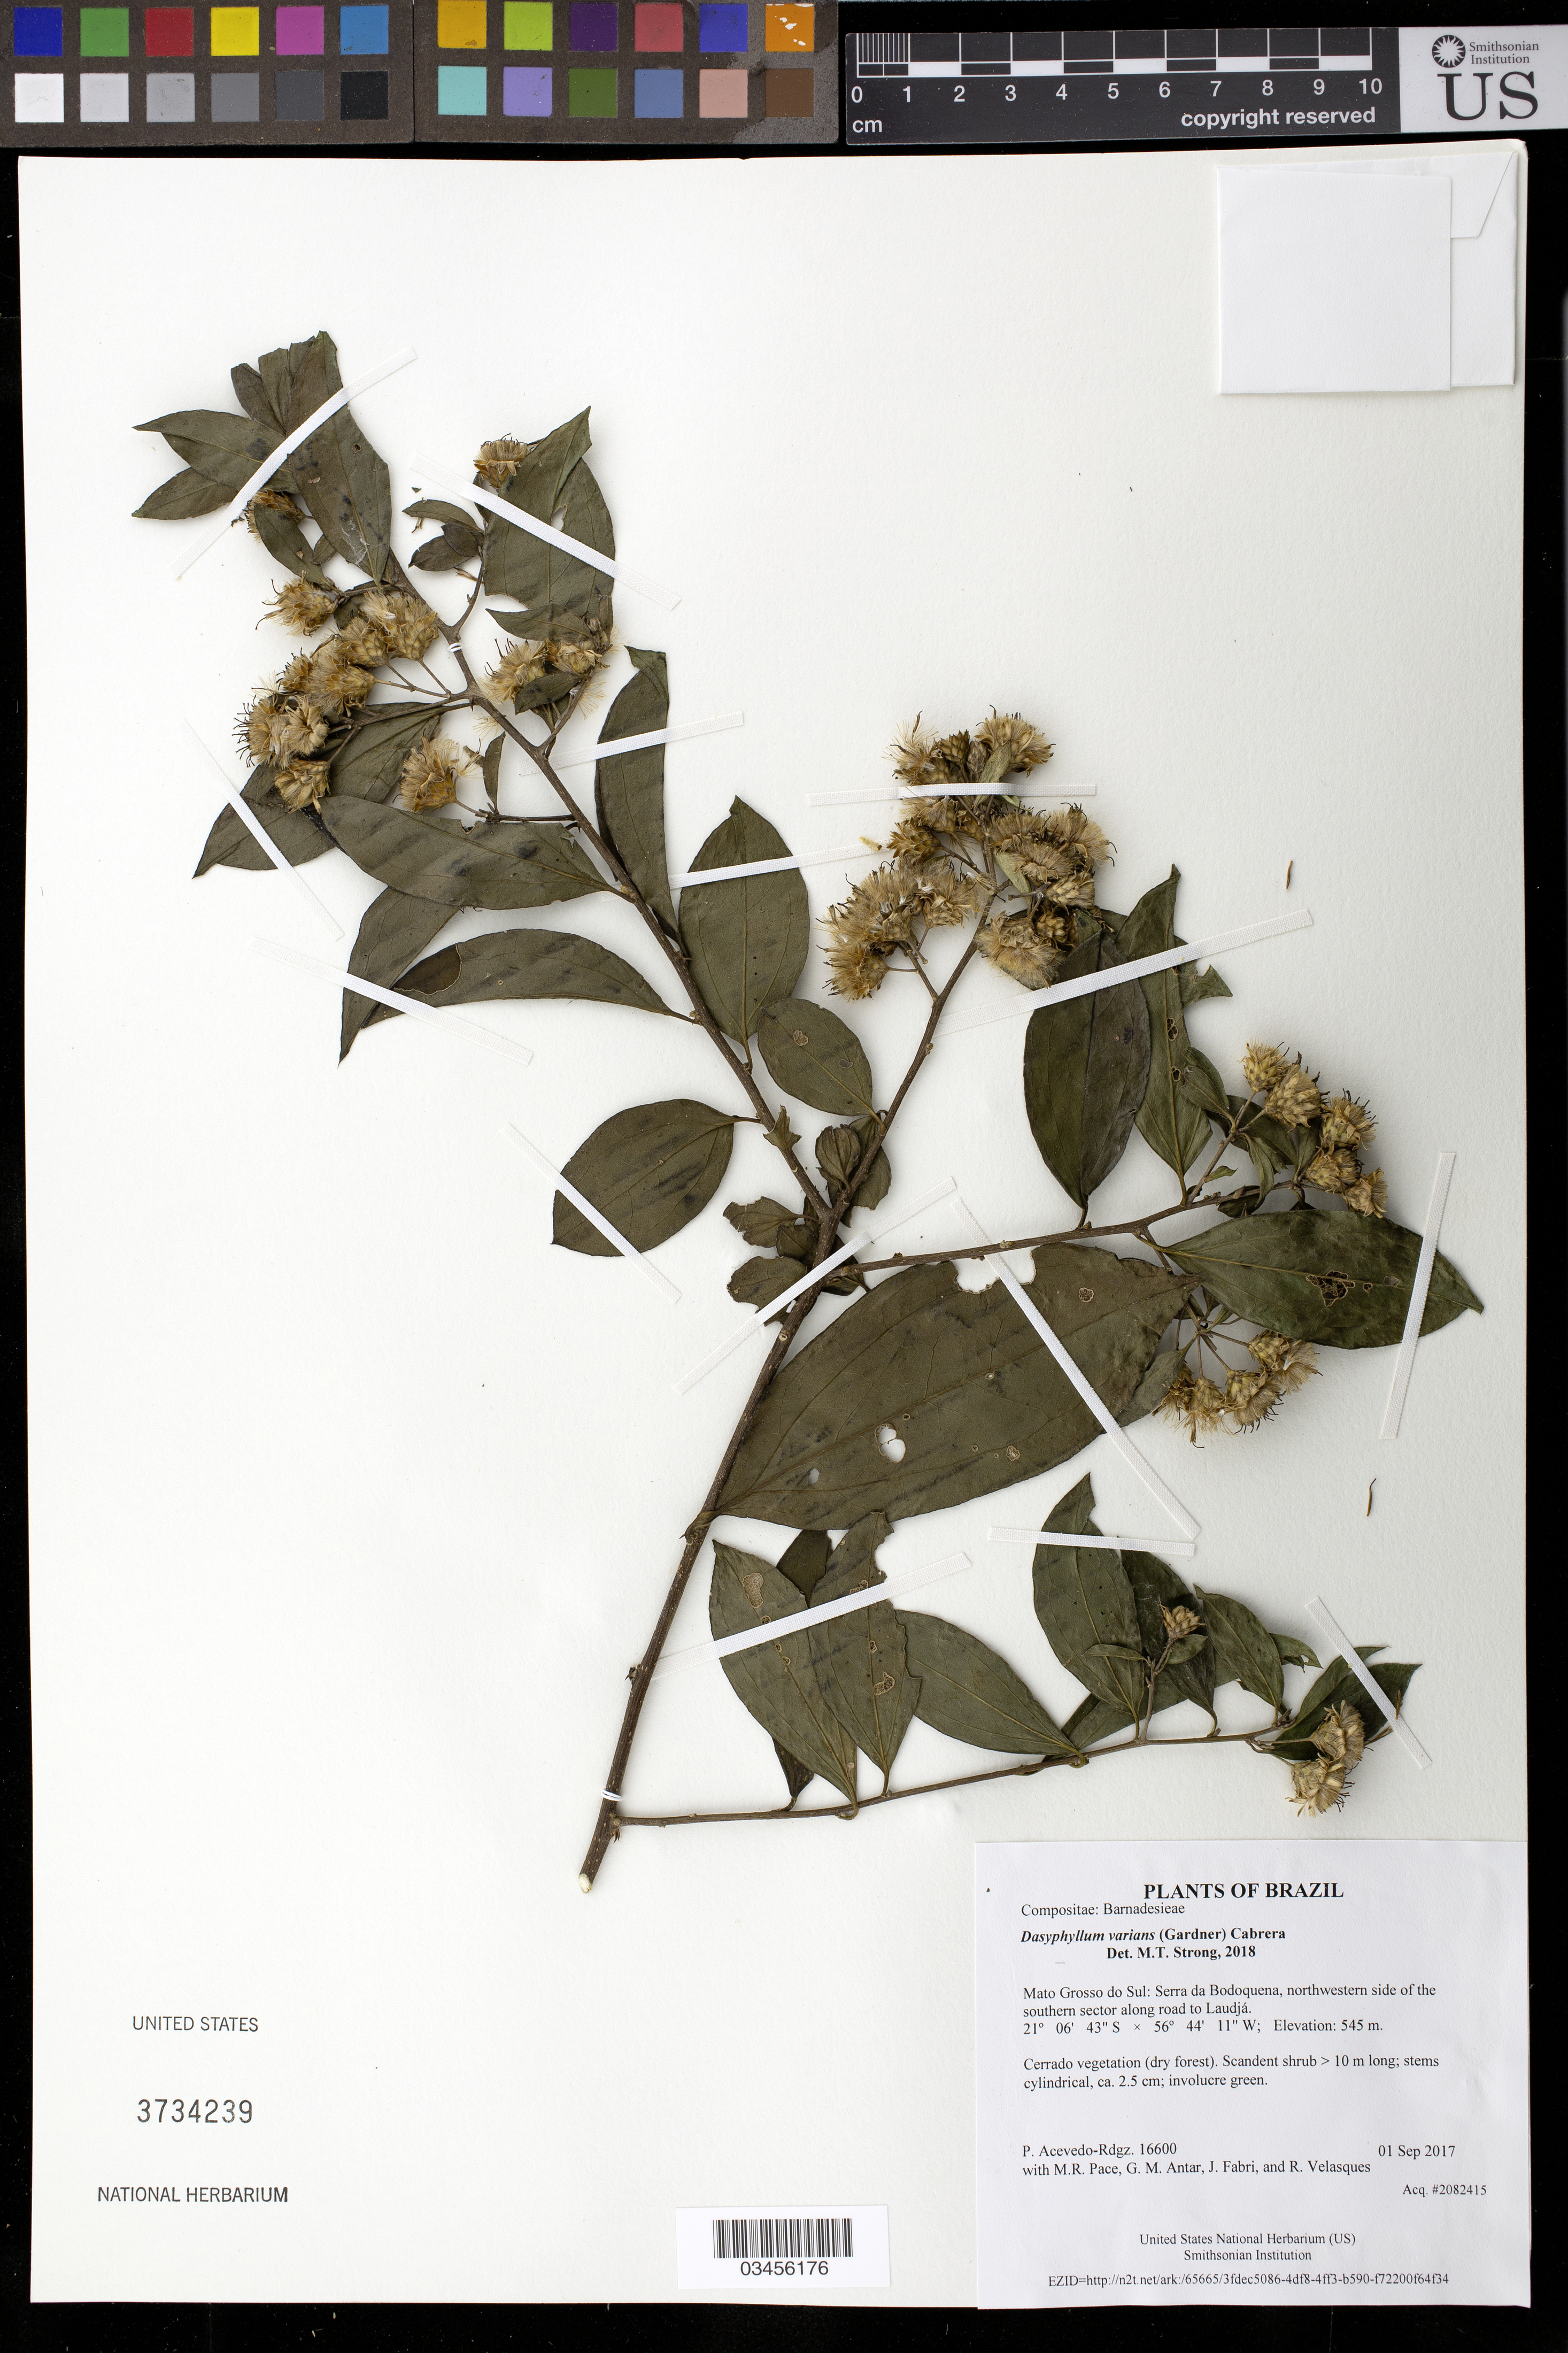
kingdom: Plantae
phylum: Tracheophyta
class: Magnoliopsida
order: Asterales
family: Asteraceae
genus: Dasyphyllum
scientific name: Dasyphyllum varians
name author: (Gardner) Cabrera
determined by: Strong, Mark T., (BOT), Smithsonian Institution - National Museum of Natural History (UNITED STATES)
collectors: P. Acevedo-Rodr., M. R. Pace, G. M. Antar, J. Fabri & R. Velasques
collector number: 16600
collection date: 2017-09-01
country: Brazil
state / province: Mato Grosso do Sul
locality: Serra da Bodoquena, northwestern side of the southern sector along road to Laudjá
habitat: Cerrado vegetation (dry forest)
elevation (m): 545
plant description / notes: US, NY, MO, K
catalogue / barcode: US 3734239